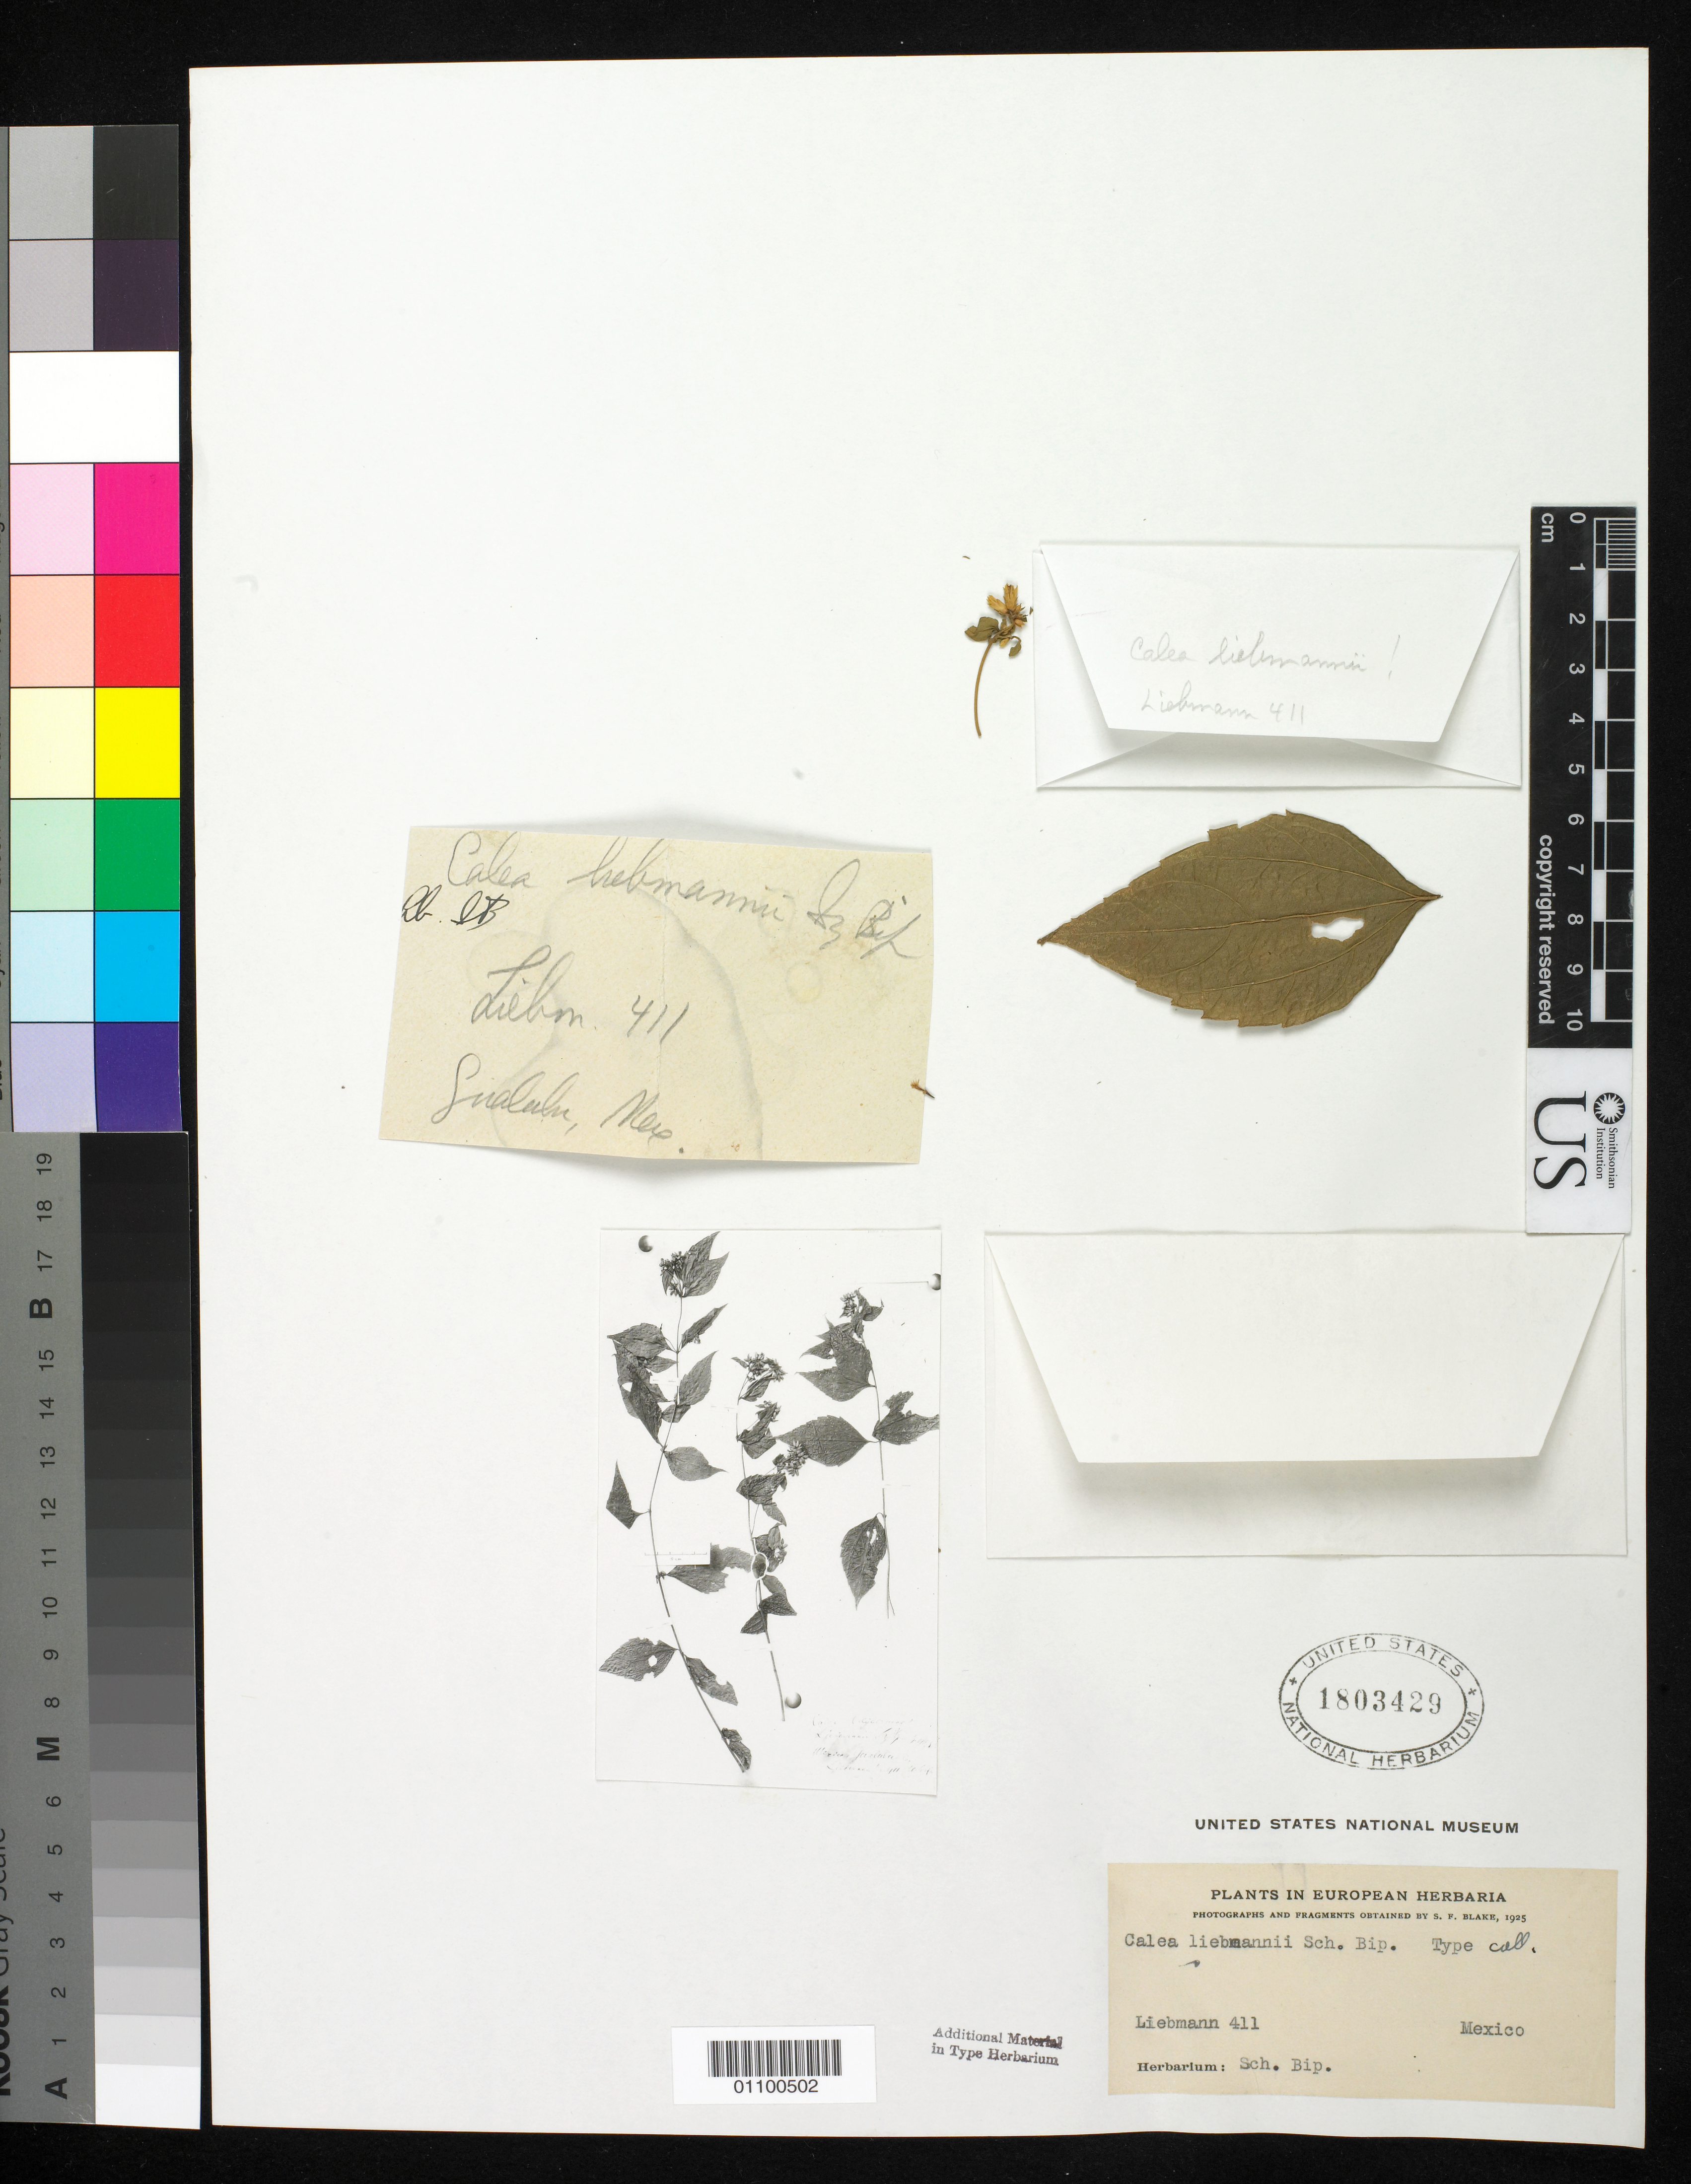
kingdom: Plantae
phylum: Tracheophyta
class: Magnoliopsida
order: Asterales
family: Asteraceae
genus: Calea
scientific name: Calea liebmannii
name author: Sch. Bip. ex Klatt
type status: Type Collection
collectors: F. M. Liebmann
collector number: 411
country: Mexico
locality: Gualatin.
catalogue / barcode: US 1803429